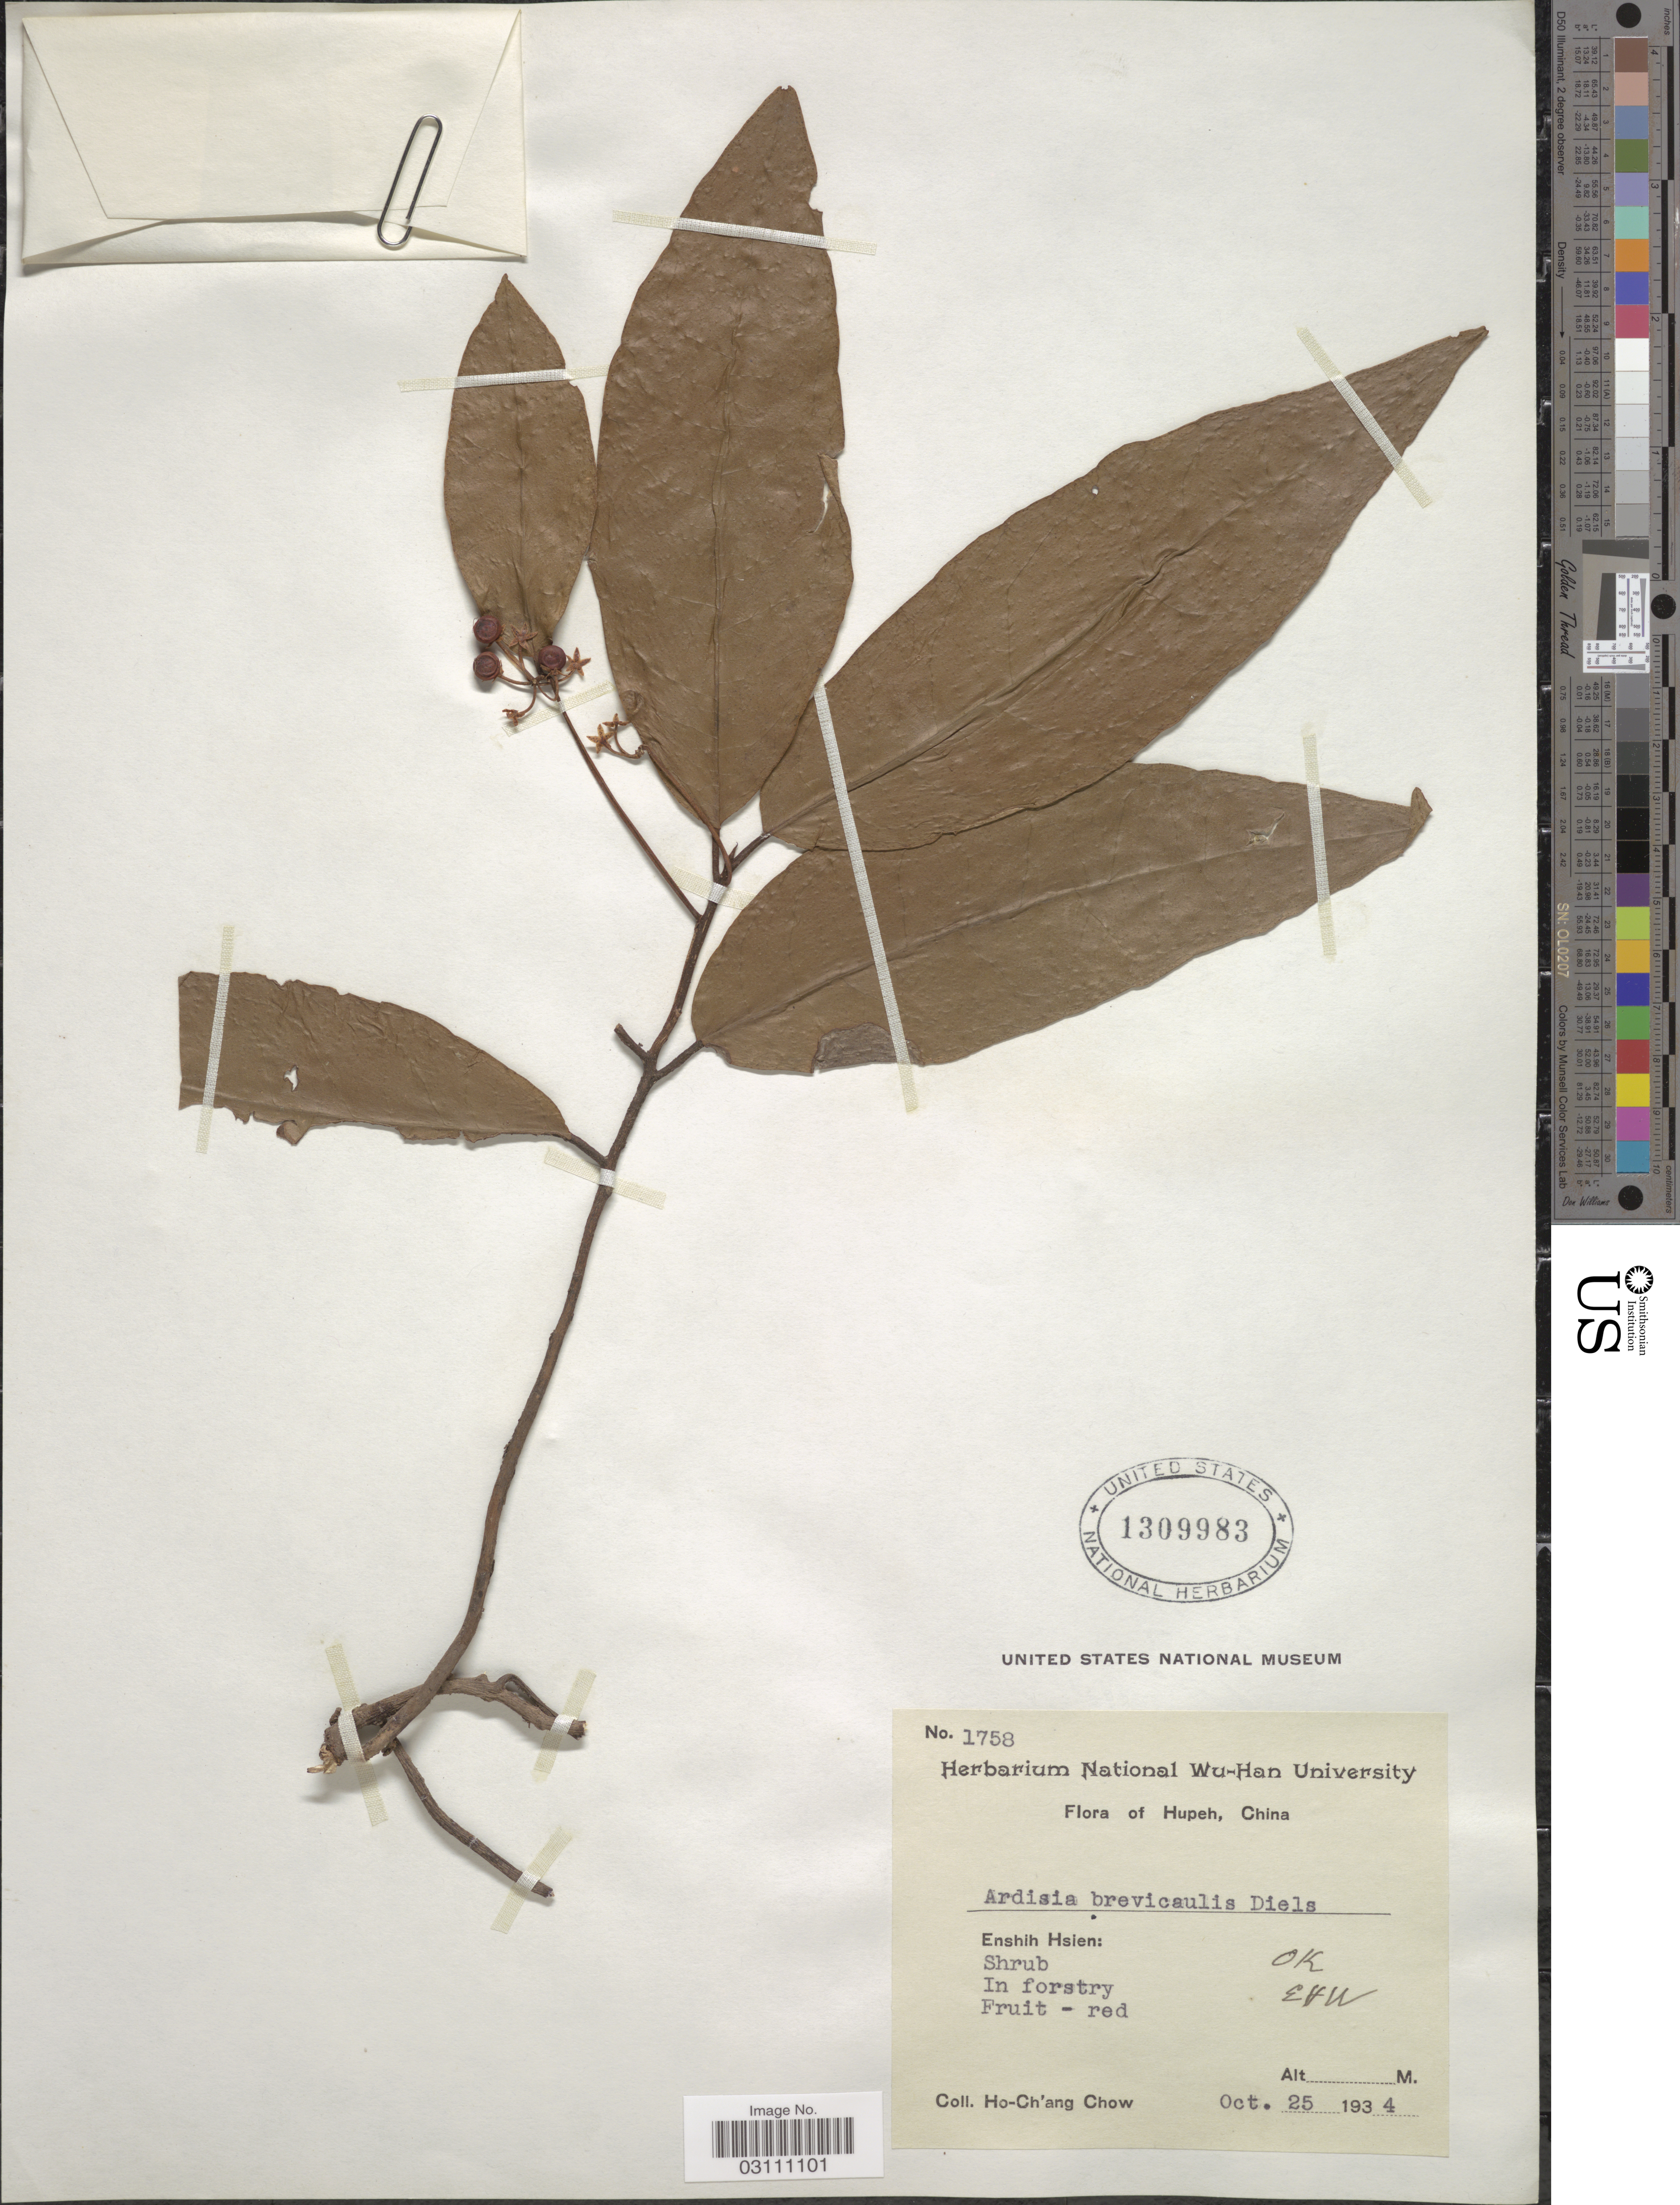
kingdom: Plantae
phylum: Tracheophyta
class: Magnoliopsida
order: Ericales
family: Primulaceae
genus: Ardisia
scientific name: Ardisia brevicaulis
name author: Diels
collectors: H. Chow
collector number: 1758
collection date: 1934-10-25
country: China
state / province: Hubei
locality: Hupeh. Enshih Hsien.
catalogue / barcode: US 1309983